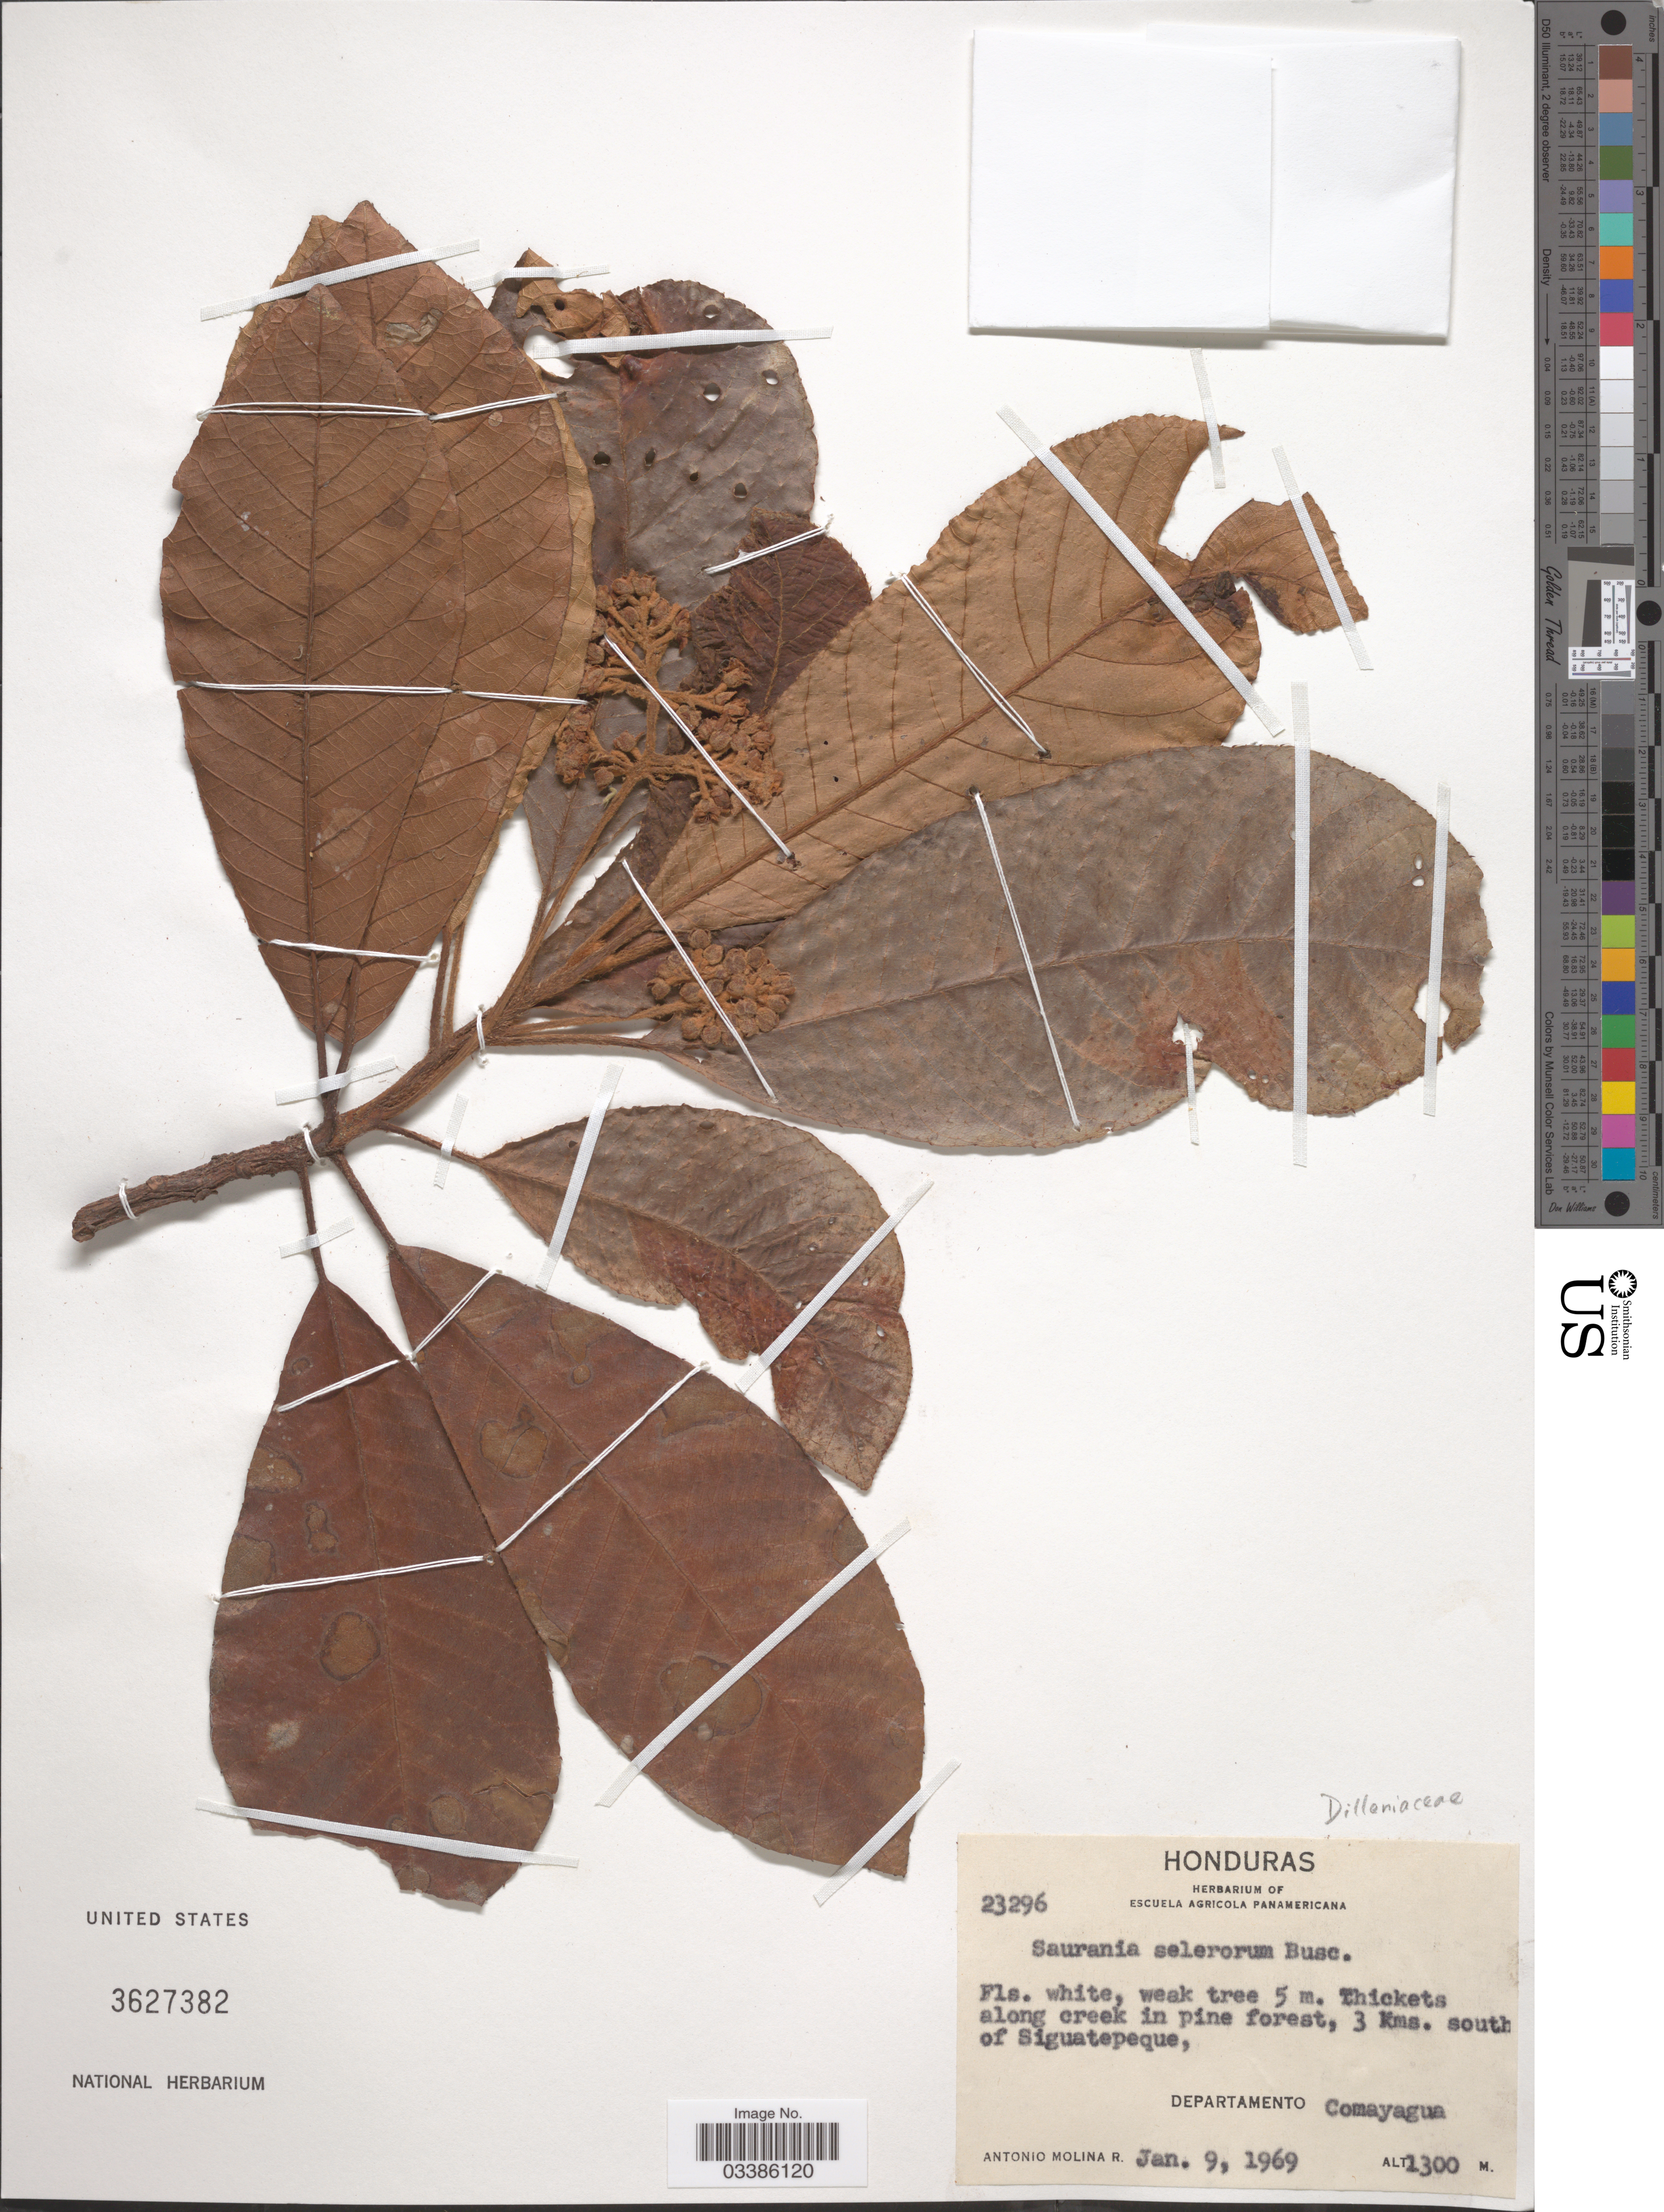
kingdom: Plantae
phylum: Tracheophyta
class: Magnoliopsida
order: Ericales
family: Actinidiaceae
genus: Saurauia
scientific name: Saurauia selerorum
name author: Buscal.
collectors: A. Molina R.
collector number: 23296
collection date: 1969-01-09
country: Honduras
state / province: Comayagua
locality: Thickets along creek in pine forest, 3 Kms. south of Siguatepeque, Departamento Comayagua.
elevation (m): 1300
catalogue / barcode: US 3627382